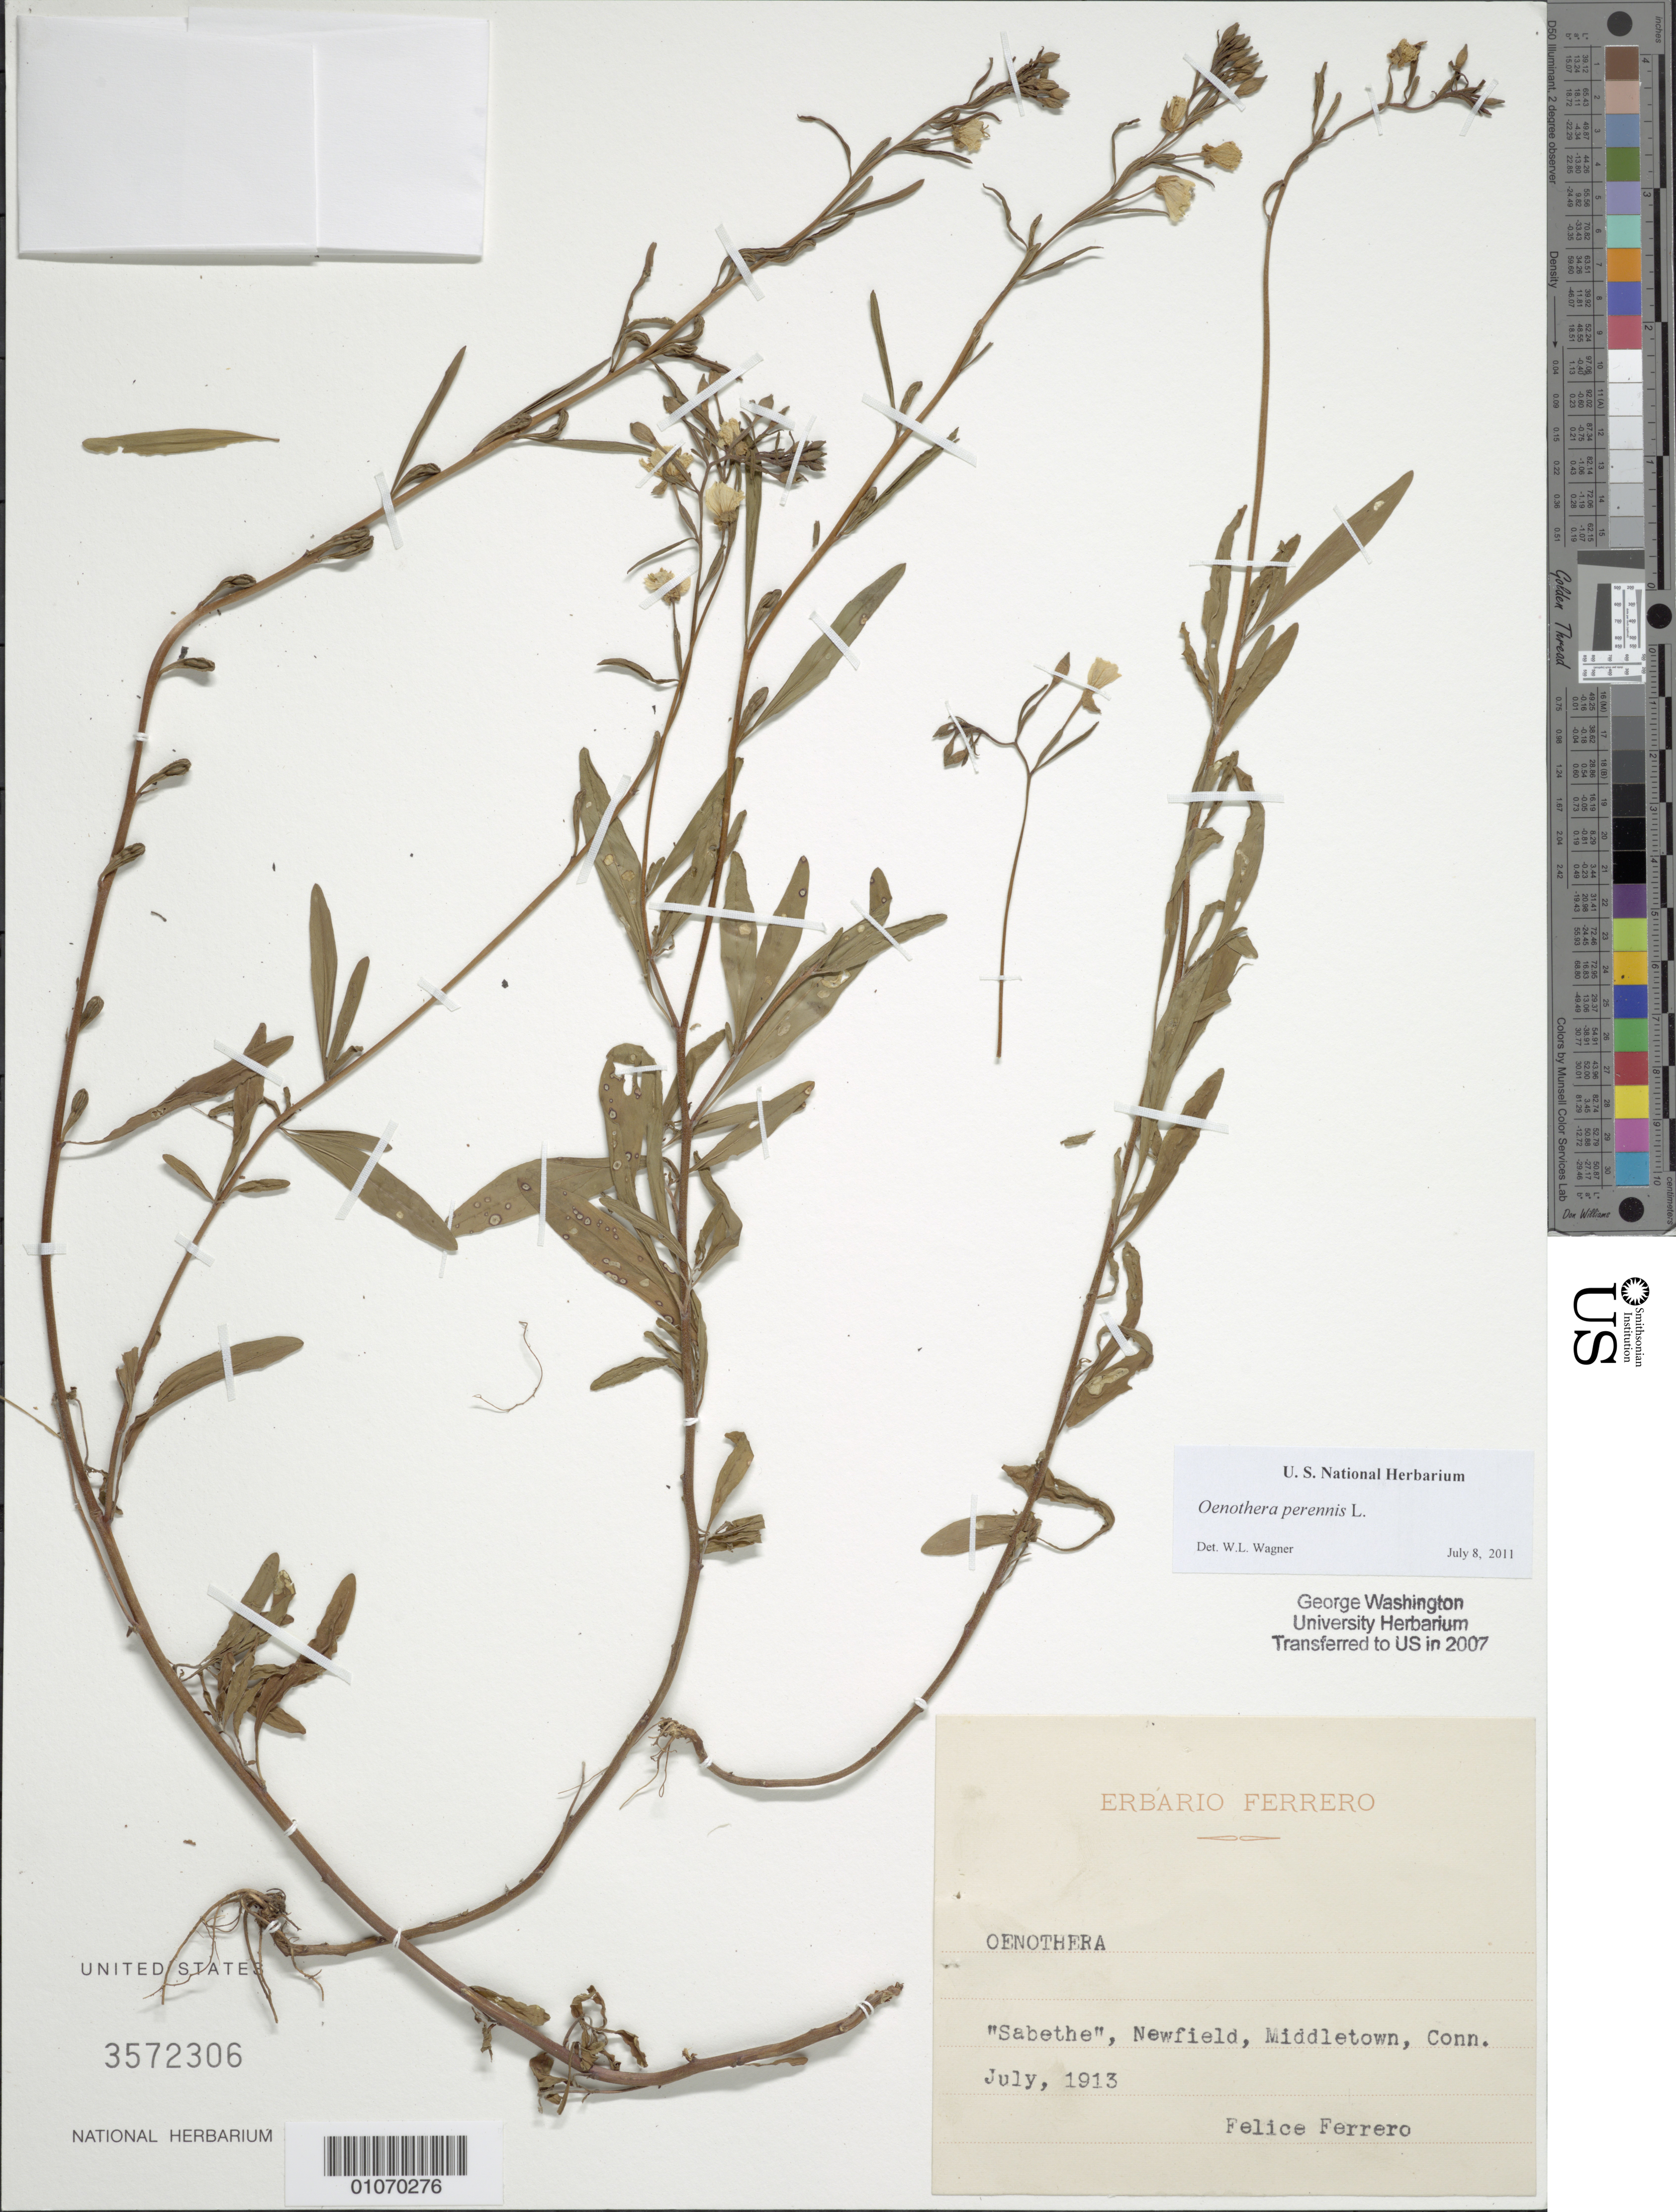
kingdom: Plantae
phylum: Tracheophyta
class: Magnoliopsida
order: Myrtales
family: Onagraceae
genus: Oenothera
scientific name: Oenothera perennis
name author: L.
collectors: F. Ferrero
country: United States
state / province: Connecticut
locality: Sabethe, Newfield, Middletown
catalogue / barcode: US 3572306